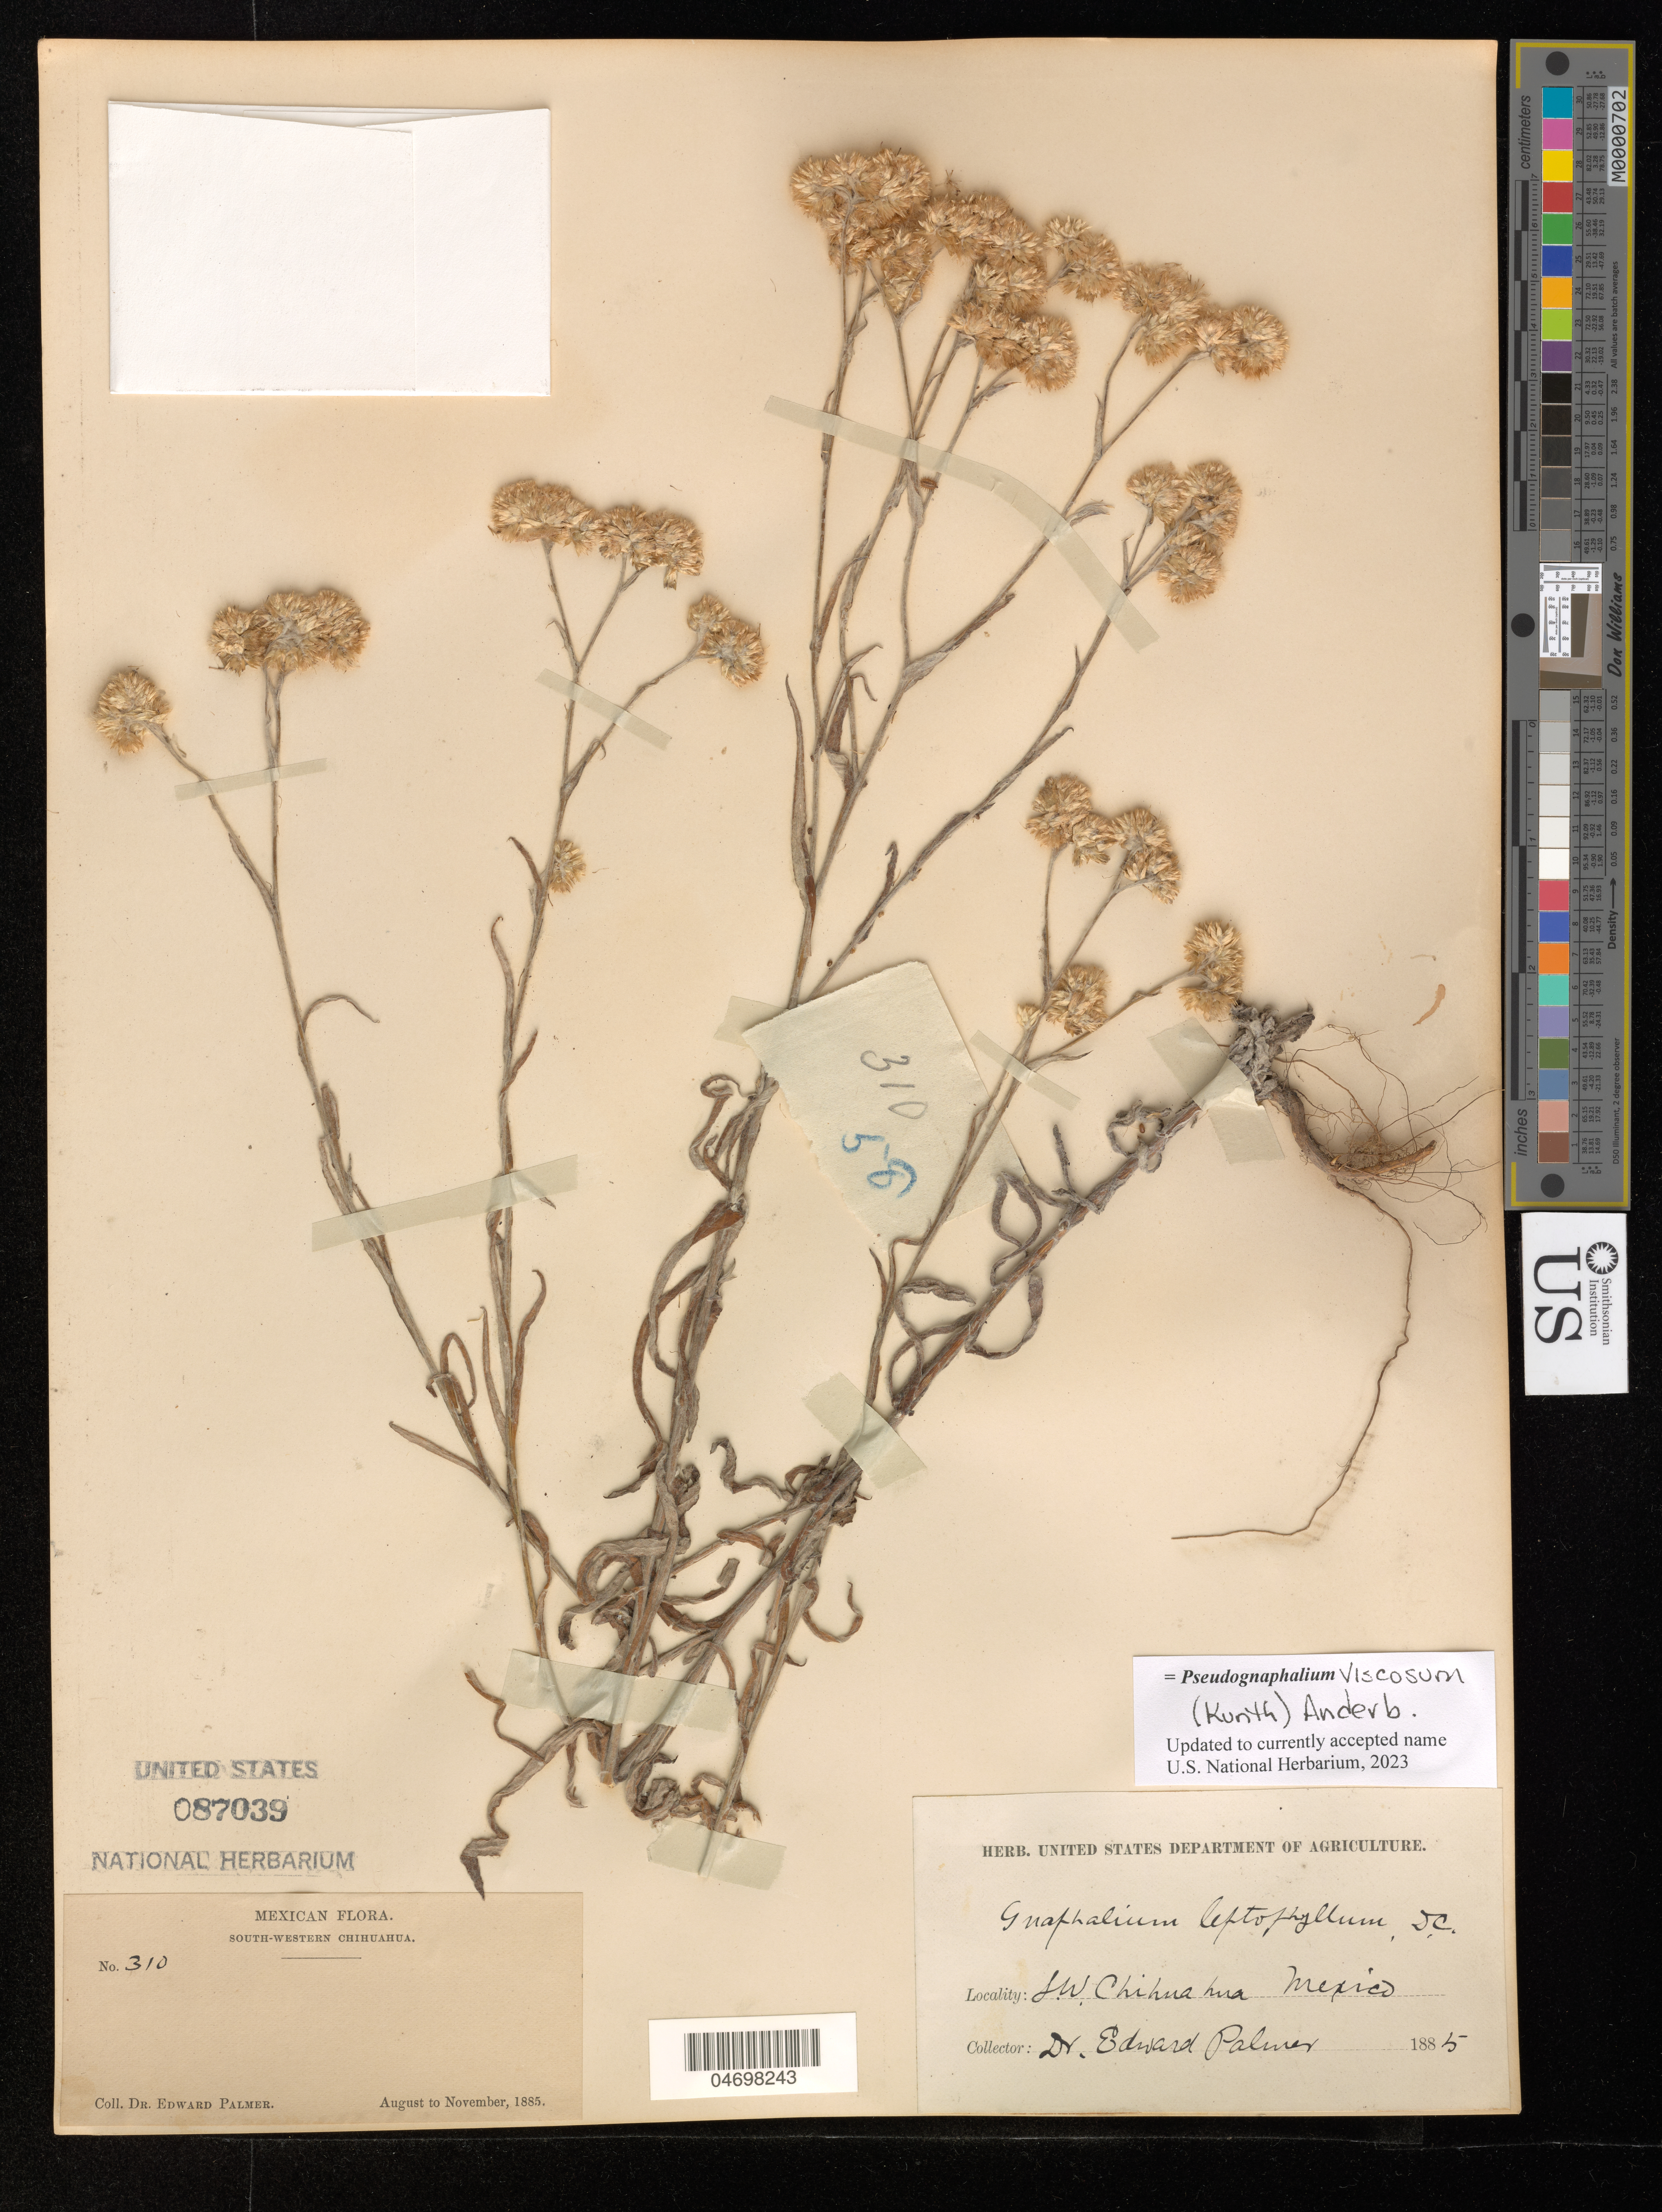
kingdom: Plantae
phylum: Tracheophyta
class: Magnoliopsida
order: Asterales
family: Asteraceae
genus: Pseudognaphalium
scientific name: Pseudognaphalium arizonicum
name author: (A. Gray) Anderb.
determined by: Nesom, Guy L.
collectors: E. Palmer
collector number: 310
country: Mexico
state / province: Chihuahua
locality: SW Chihuahua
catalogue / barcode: US 87039